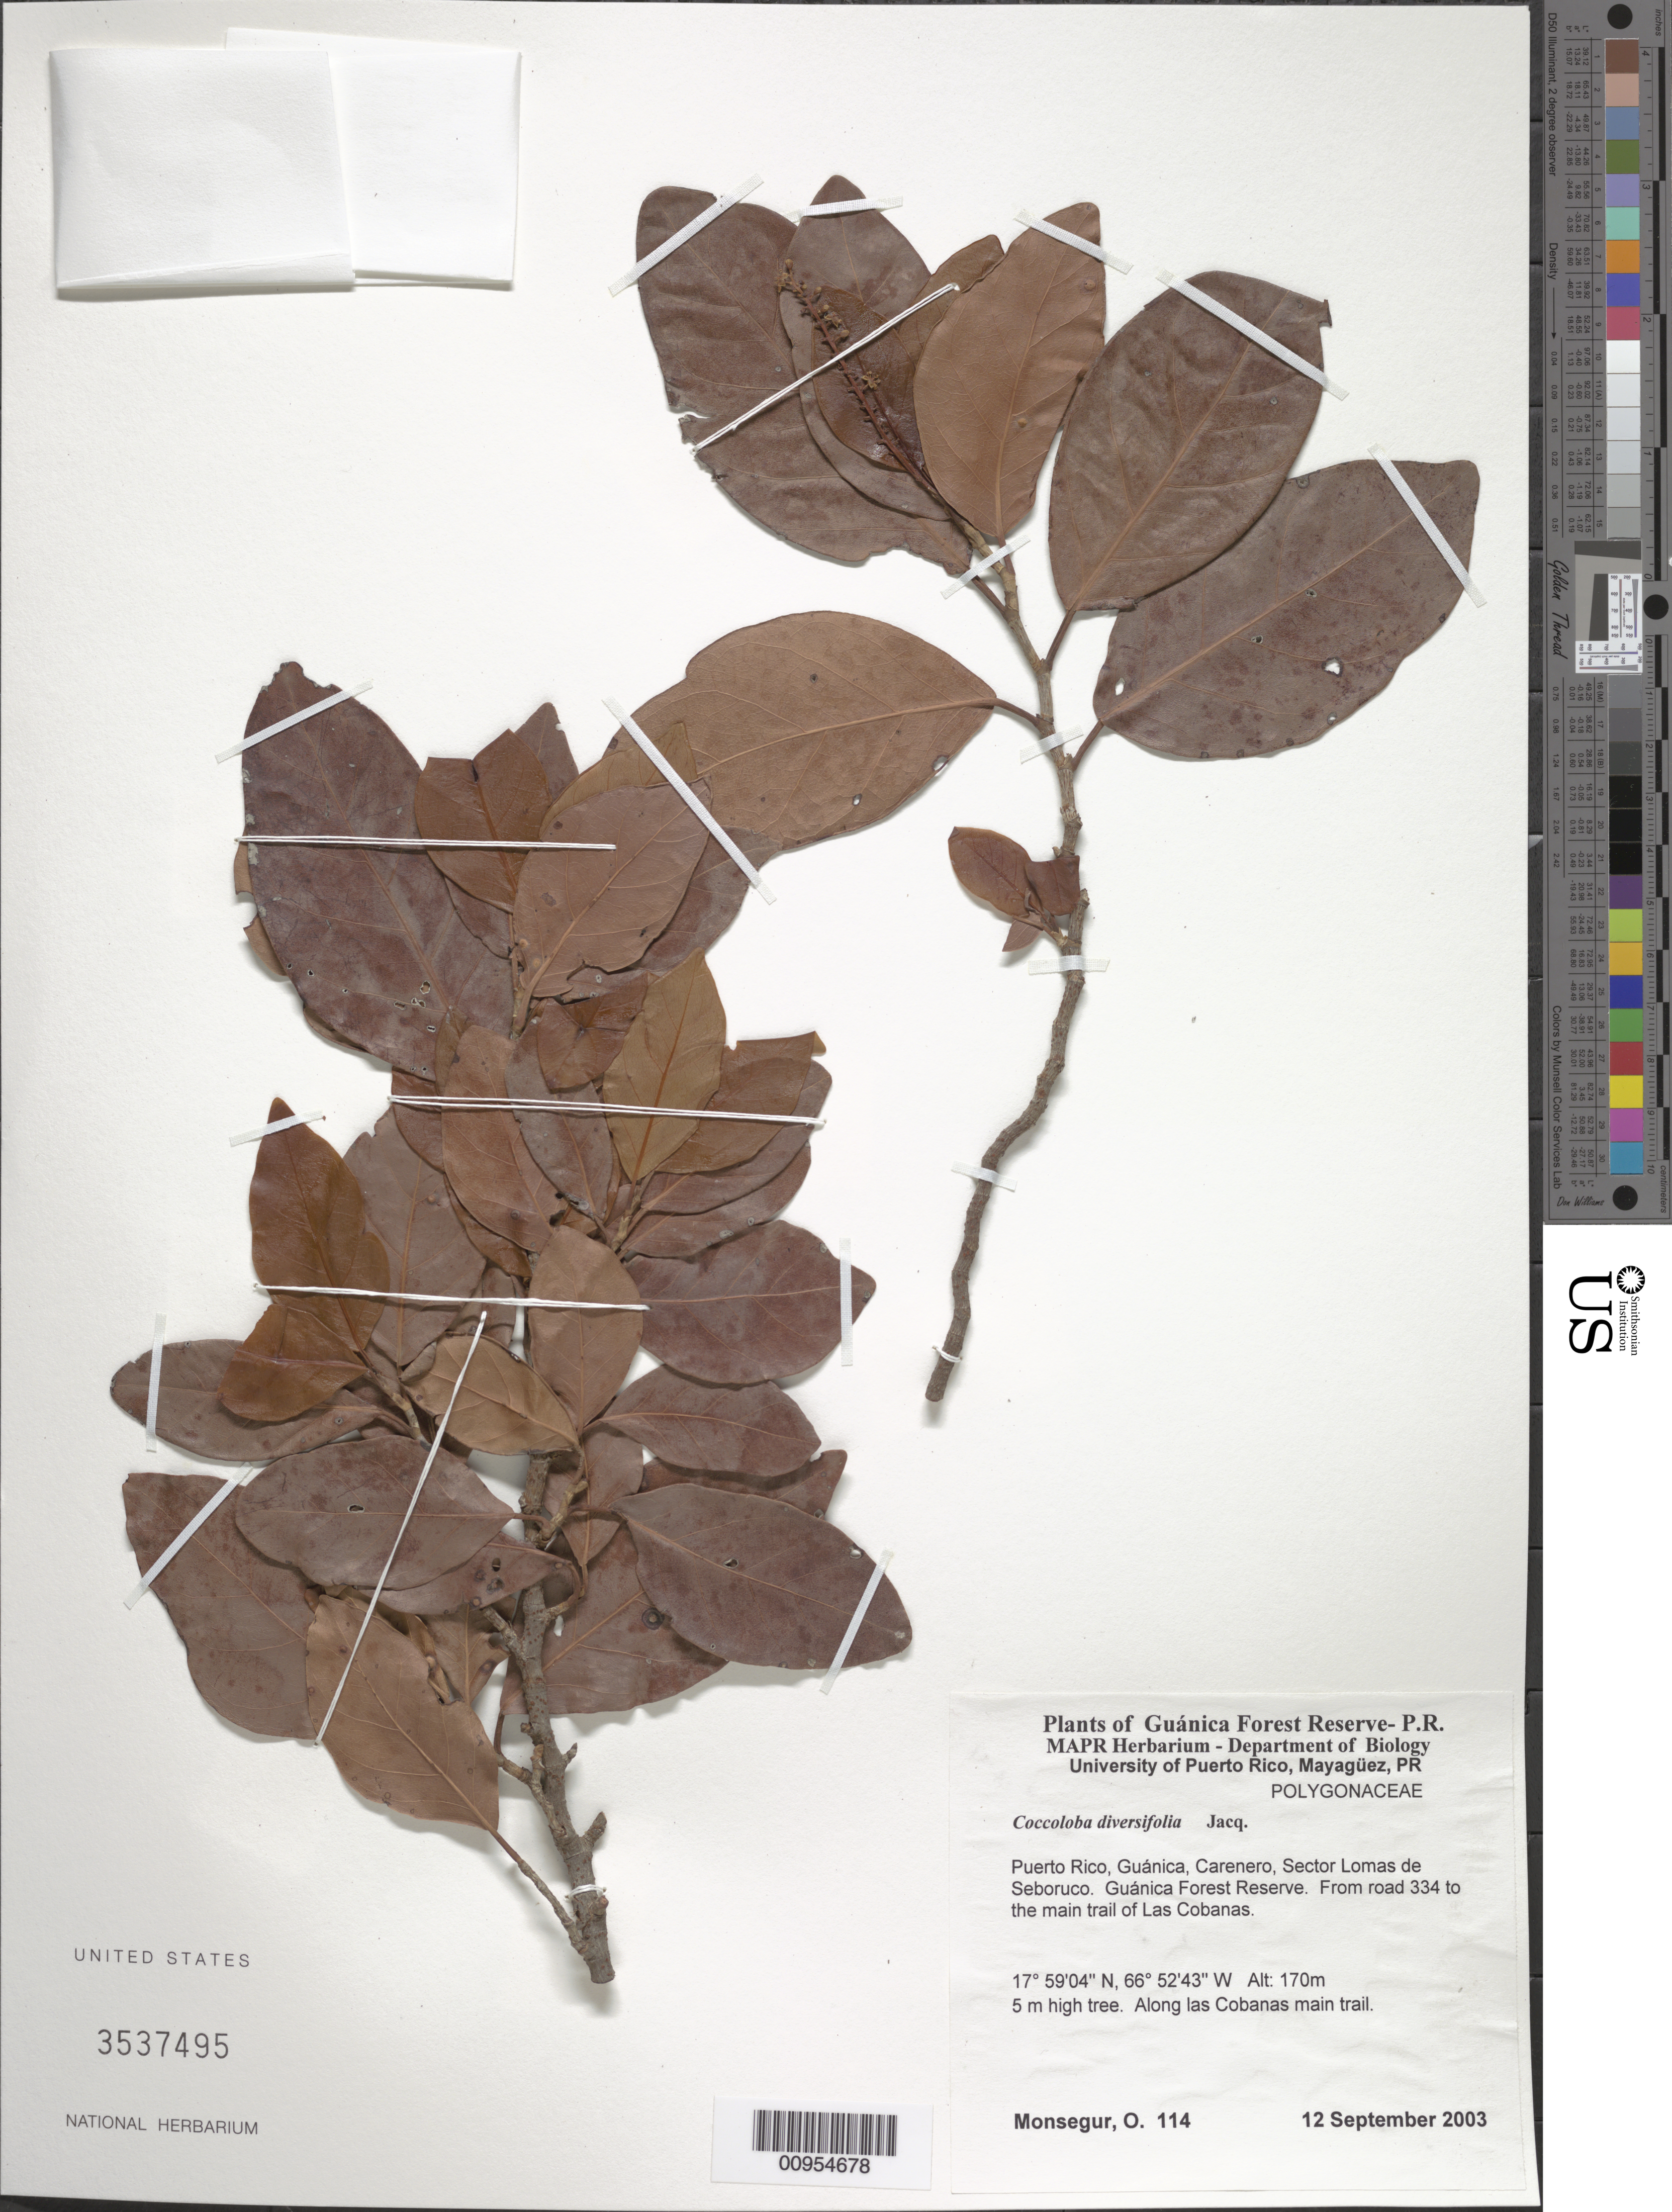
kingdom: Plantae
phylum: Tracheophyta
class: Magnoliopsida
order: Caryophyllales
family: Polygonaceae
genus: Coccoloba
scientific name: Coccoloba diversifolia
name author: Jacq.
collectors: O. Monsegur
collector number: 114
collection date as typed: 12 Sep 2003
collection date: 2003-09-12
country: Puerto Rico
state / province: Guánica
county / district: Carenero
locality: Sector Lomas de Seboruco. Guánica Forest Reserve. From road 334 to the main trail of Las Cobanas.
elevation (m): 170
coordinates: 17.59038, 66.52428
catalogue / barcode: US 3537495